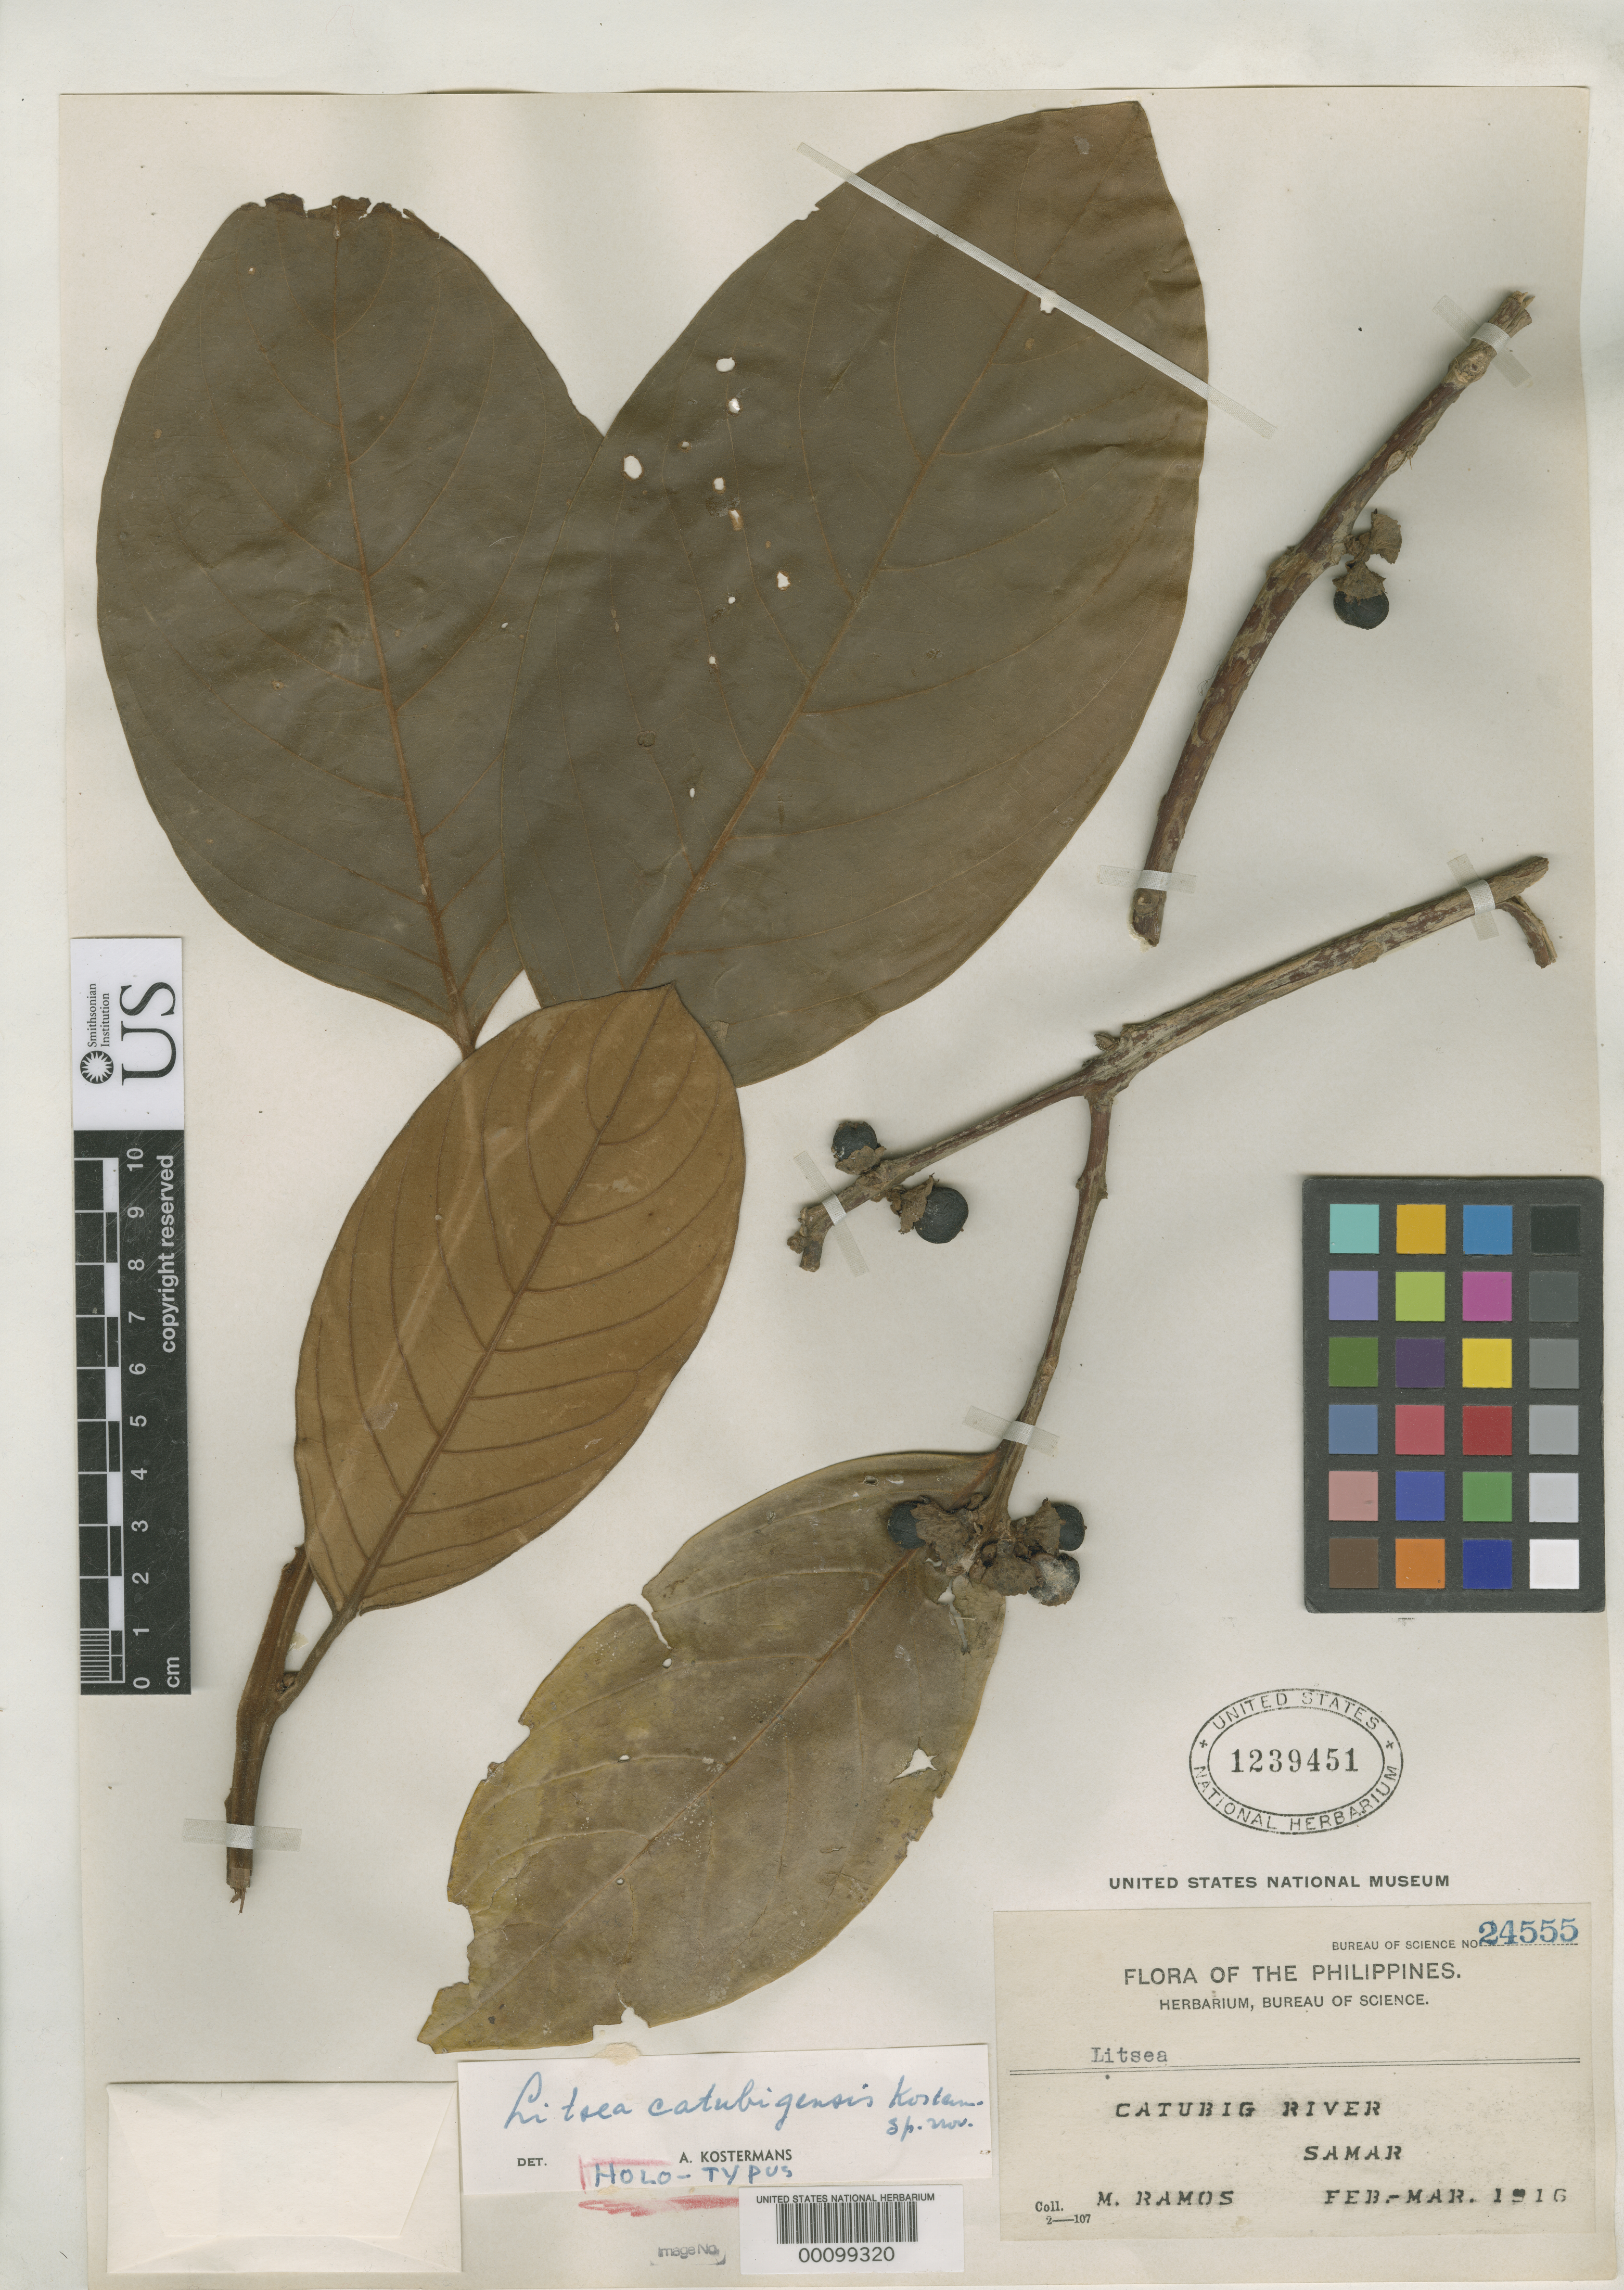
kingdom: Plantae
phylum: Tracheophyta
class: Magnoliopsida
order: Laurales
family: Lauraceae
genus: Litsea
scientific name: Litsea catubigensis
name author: Kosterm.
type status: Holotype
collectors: M. Ramos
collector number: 24555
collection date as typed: Feb 1916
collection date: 1916-02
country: Philippines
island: Samar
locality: Catubig River.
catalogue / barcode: US 1239451